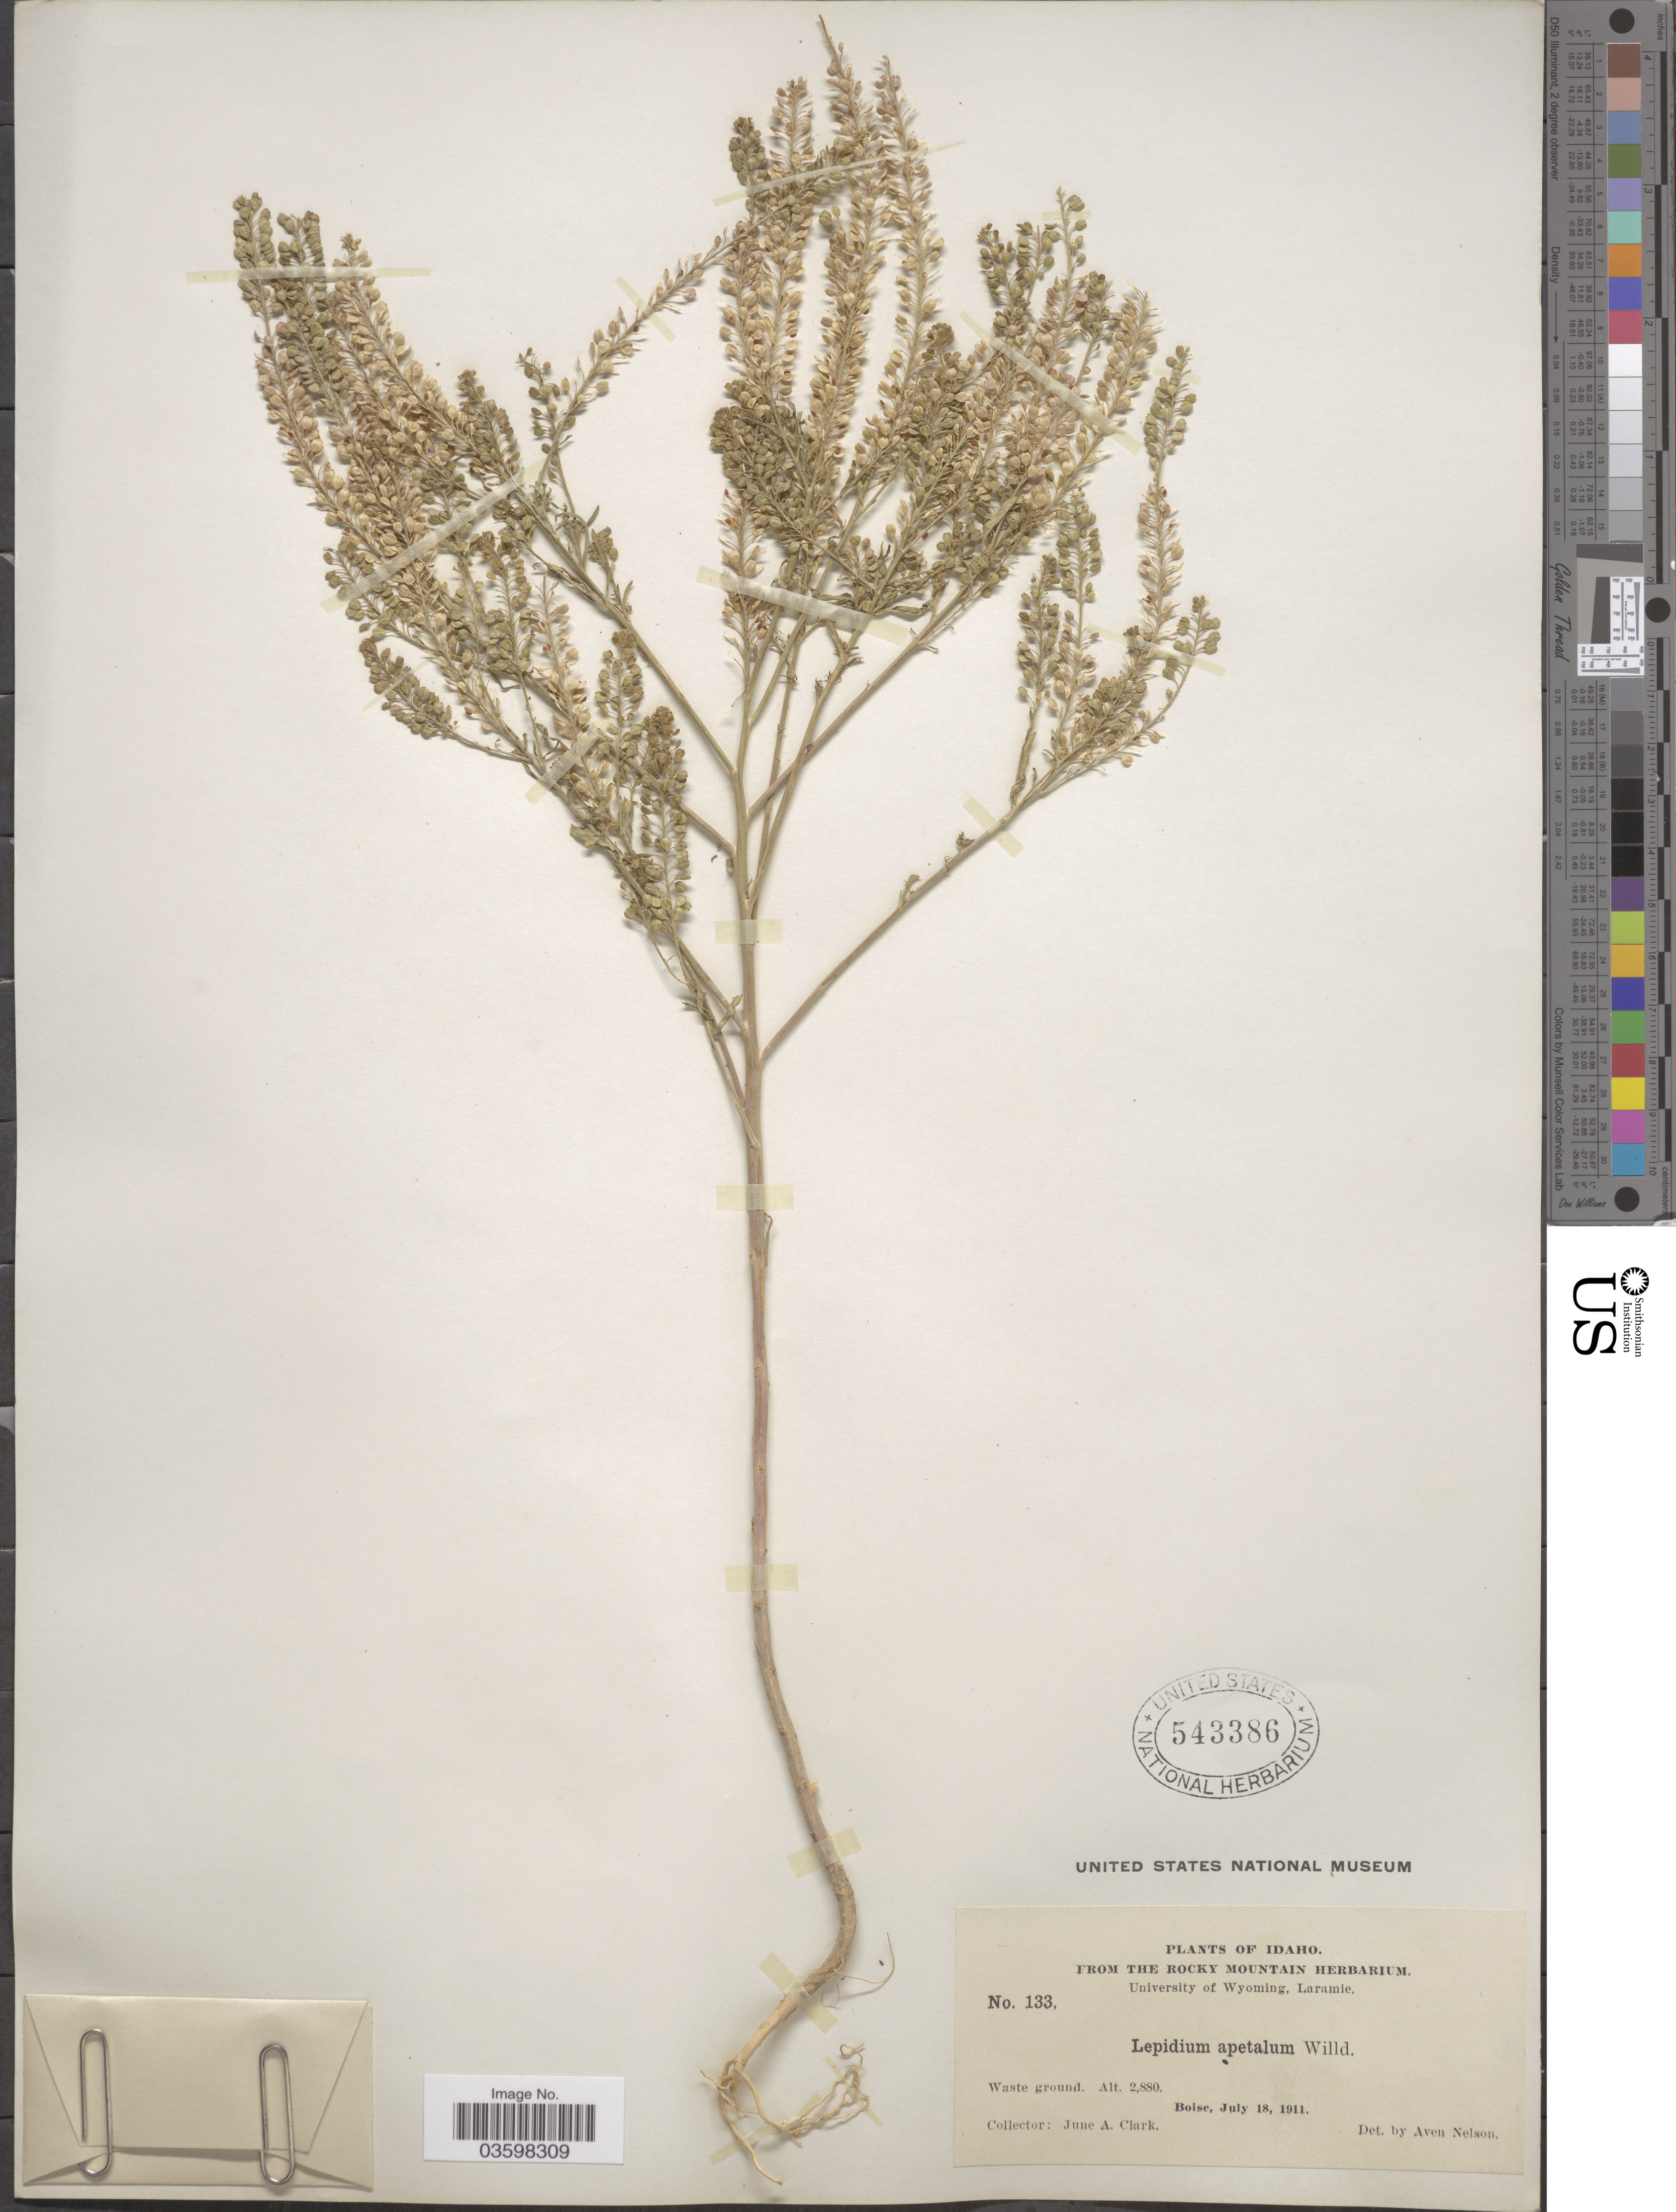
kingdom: Plantae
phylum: Tracheophyta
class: Magnoliopsida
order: Brassicales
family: Brassicaceae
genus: Lepidium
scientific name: Lepidium densiflorum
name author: Schrad.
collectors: J. A. Clark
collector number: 133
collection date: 1911-07-18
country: United States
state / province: Idaho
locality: Boise.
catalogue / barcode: US 543386